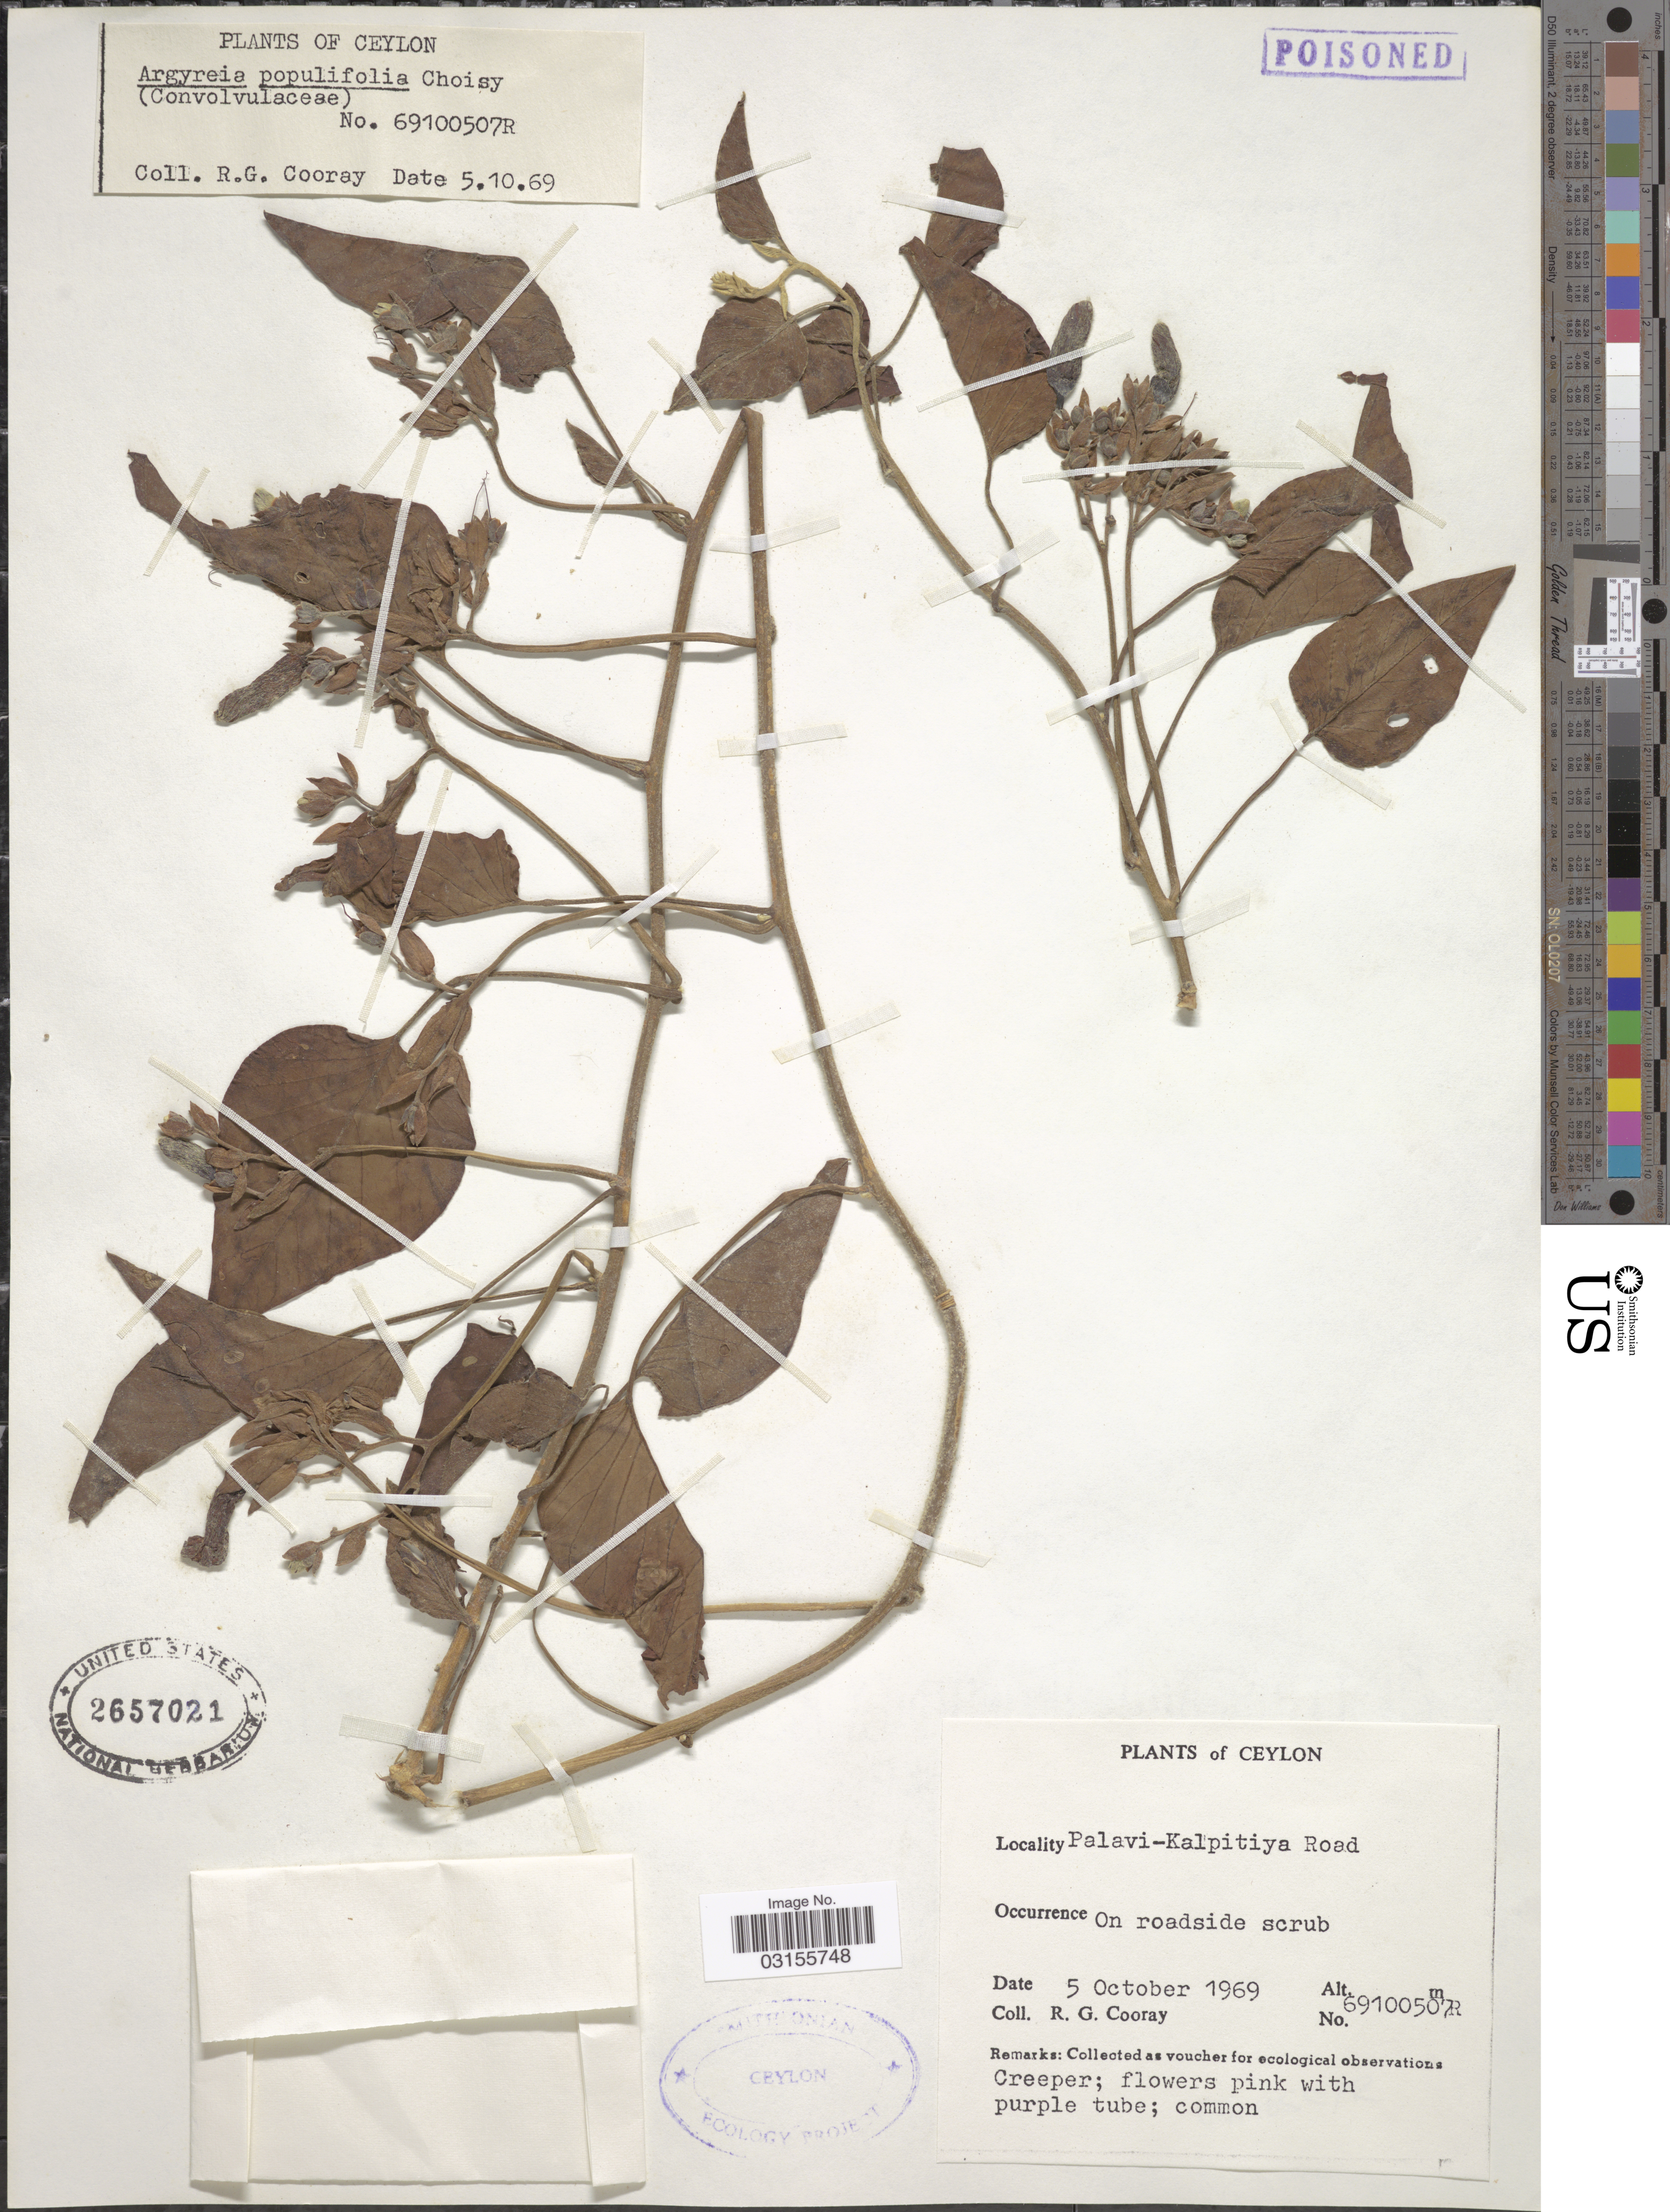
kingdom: Plantae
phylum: Tracheophyta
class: Magnoliopsida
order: Solanales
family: Convolvulaceae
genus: Argyreia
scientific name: Argyreia populifolia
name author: Choisy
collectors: R. Cooray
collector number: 69100507R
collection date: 1969-10-05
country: Sri Lanka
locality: Ceylon. Palavi-Kalpitiya Road.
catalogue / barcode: US 2657021